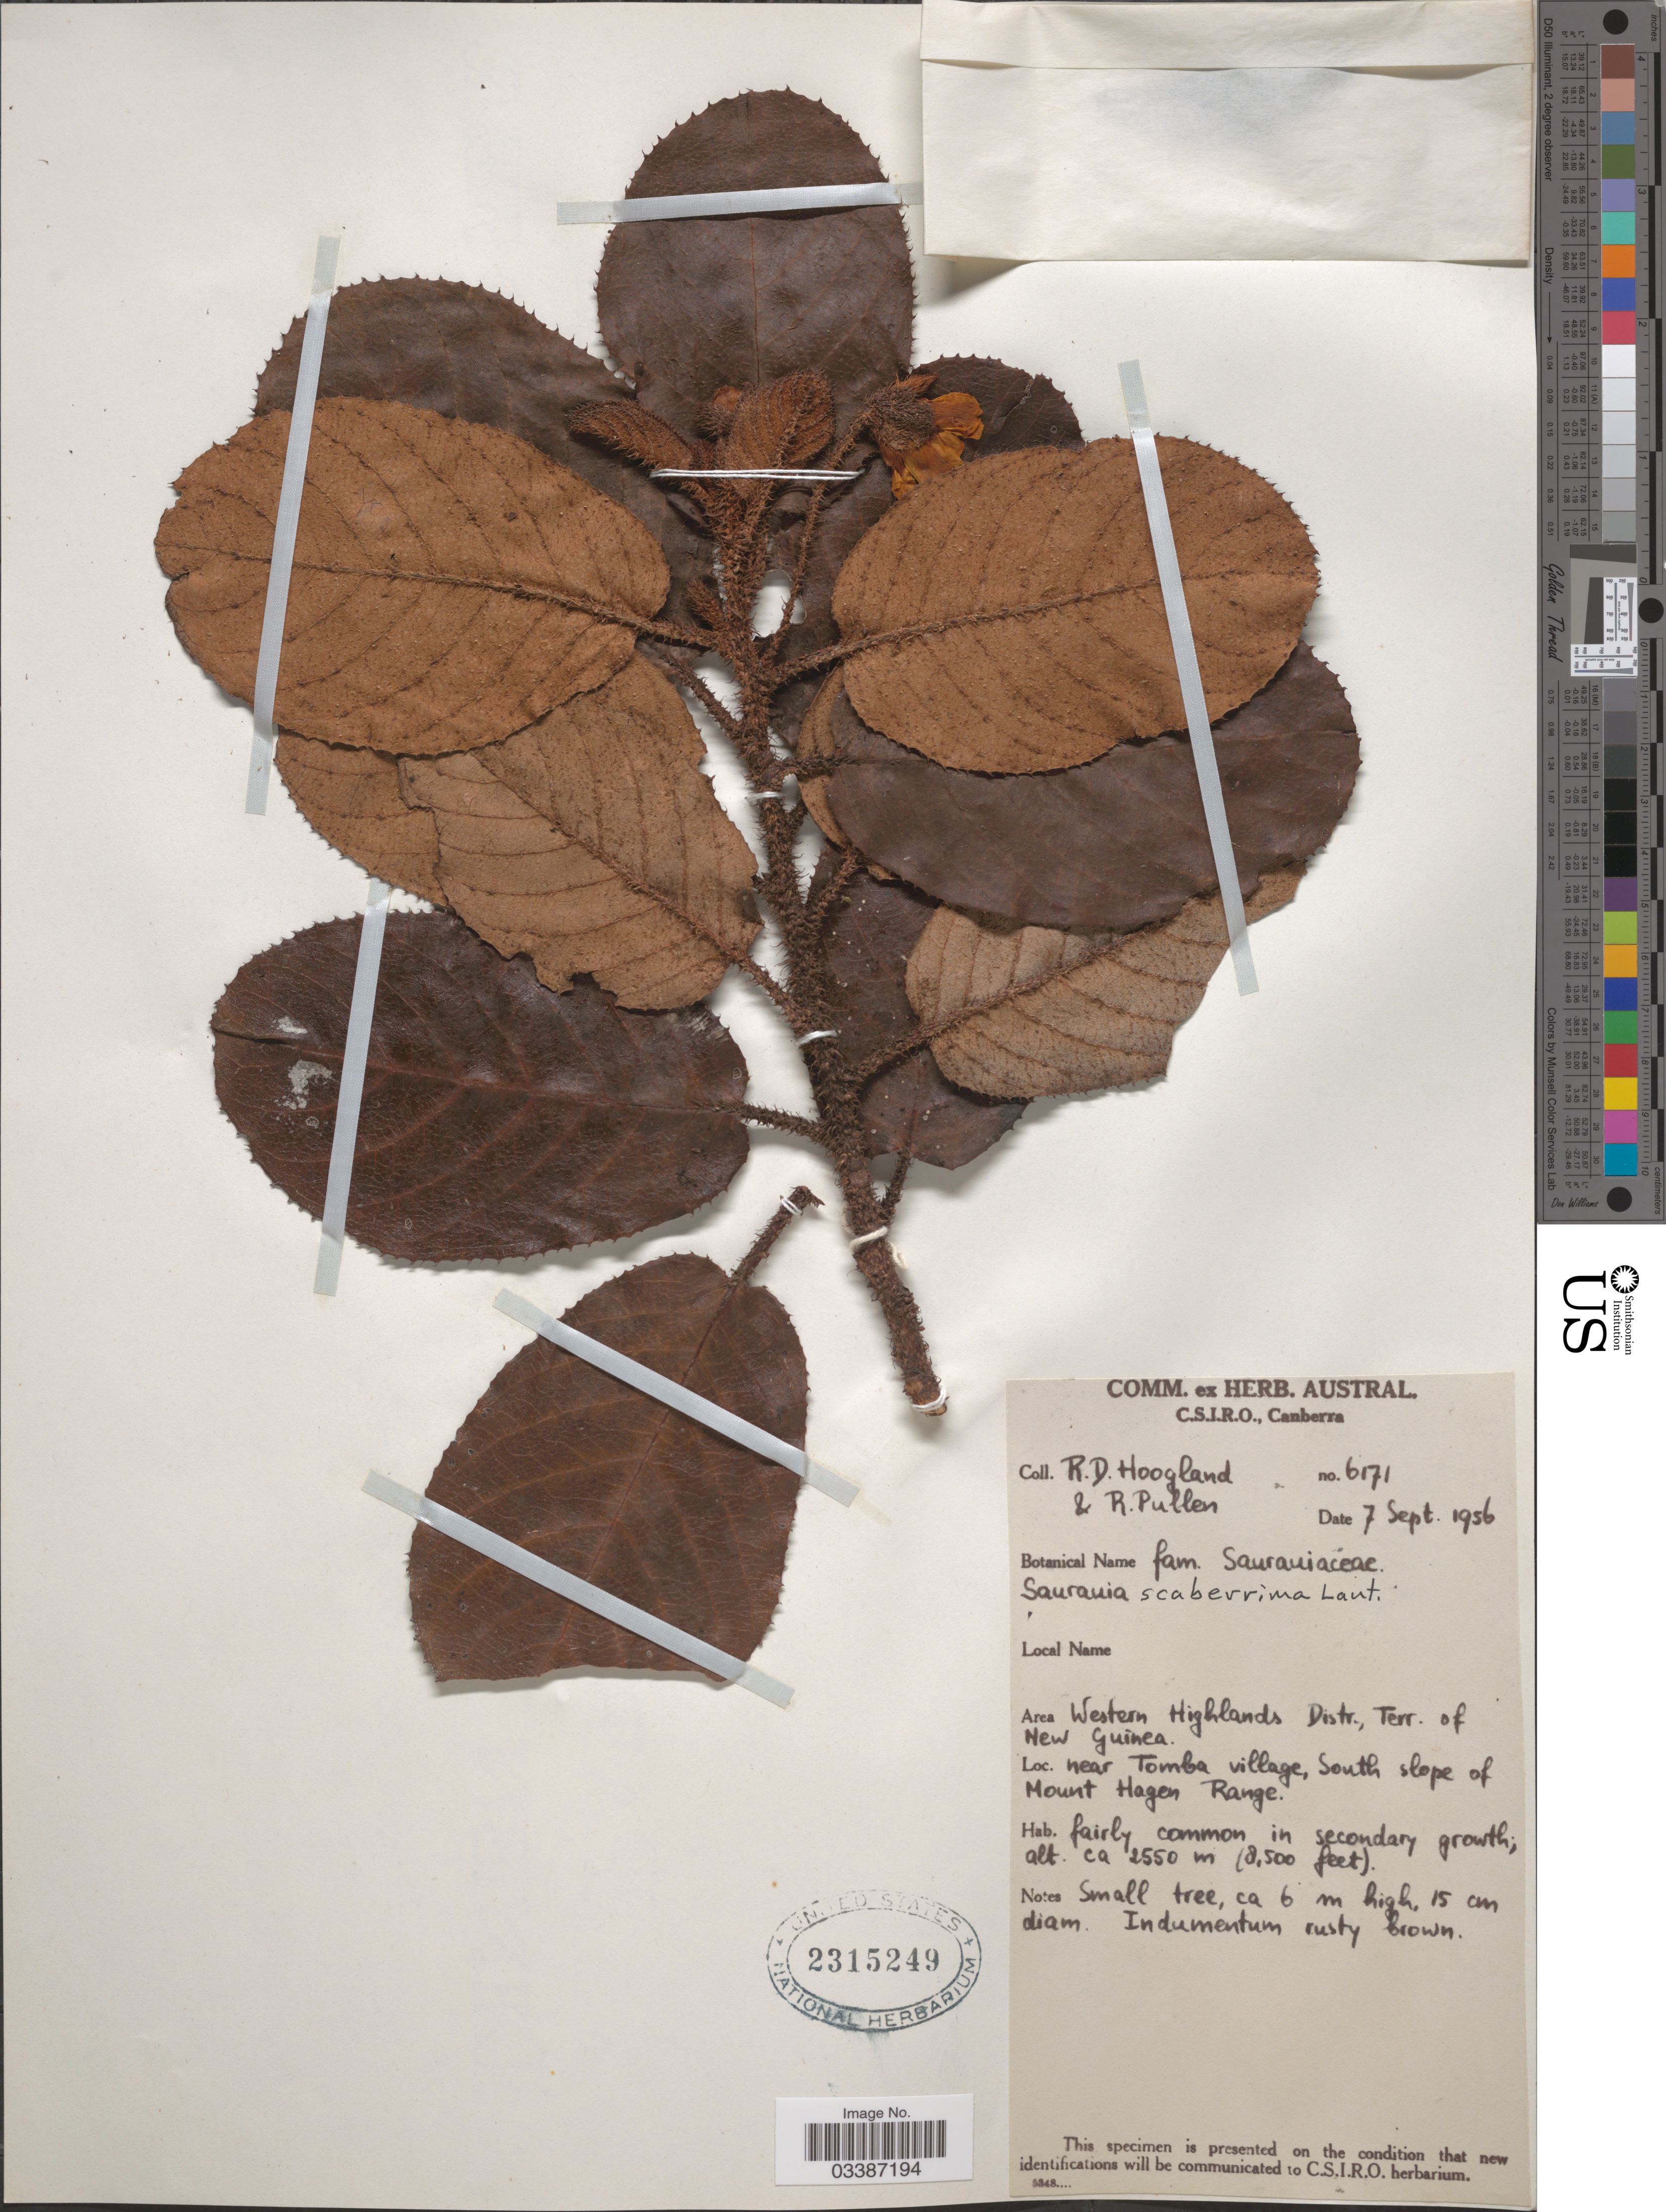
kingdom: Plantae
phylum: Tracheophyta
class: Magnoliopsida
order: Ericales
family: Actinidiaceae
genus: Saurauia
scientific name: Saurauia scaberrima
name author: Lauterb.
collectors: R. D. Hoogland & R. Pullen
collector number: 6171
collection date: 1956-09-07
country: Papua New Guinea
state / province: Western Highlands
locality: Western Highlands Distr., Terr. of New Guinea, near Tomba village, South slope of Mount Hagen Range.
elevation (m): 2550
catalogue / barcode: US 2315249